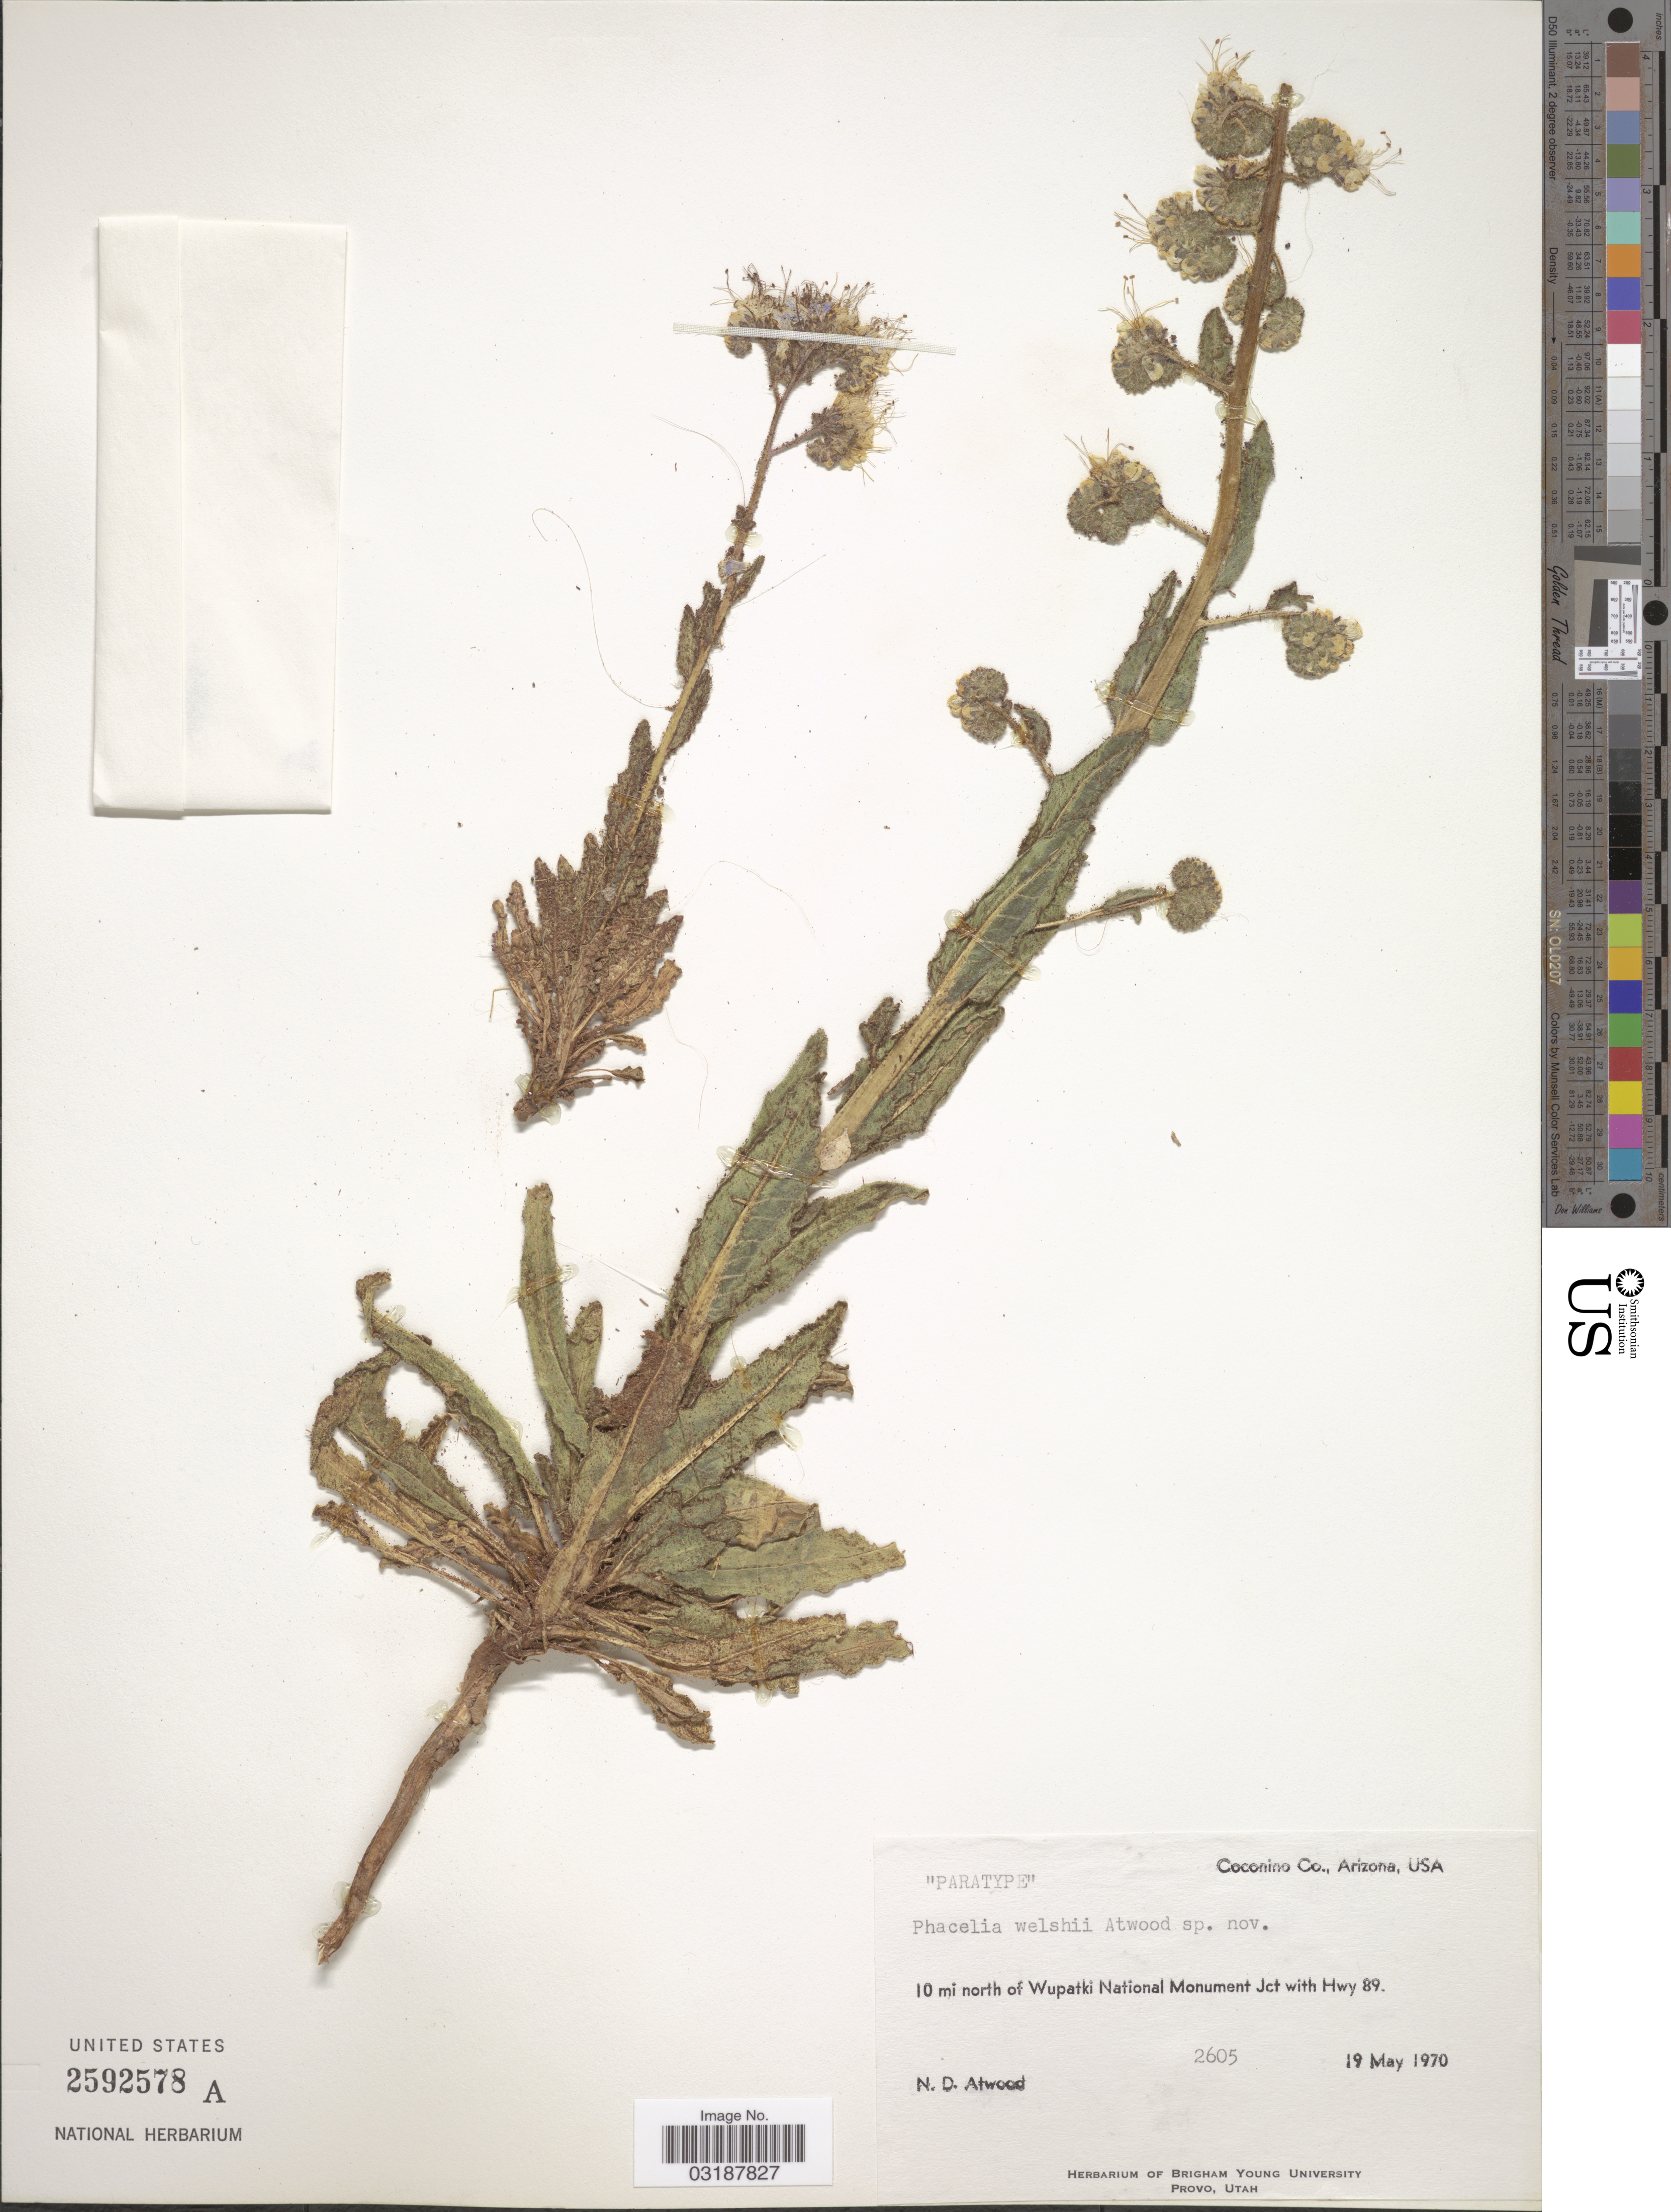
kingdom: Plantae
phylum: Tracheophyta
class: Magnoliopsida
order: Boraginales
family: Hydrophyllaceae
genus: Phacelia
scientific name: Phacelia welshii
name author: Atwood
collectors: N. Atwood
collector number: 2605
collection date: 1970-05-19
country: United States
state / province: Arizona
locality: Coconino Co., 10 mi north of Wupatki National Monument Jct with Hwy 89.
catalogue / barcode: US 2592578A